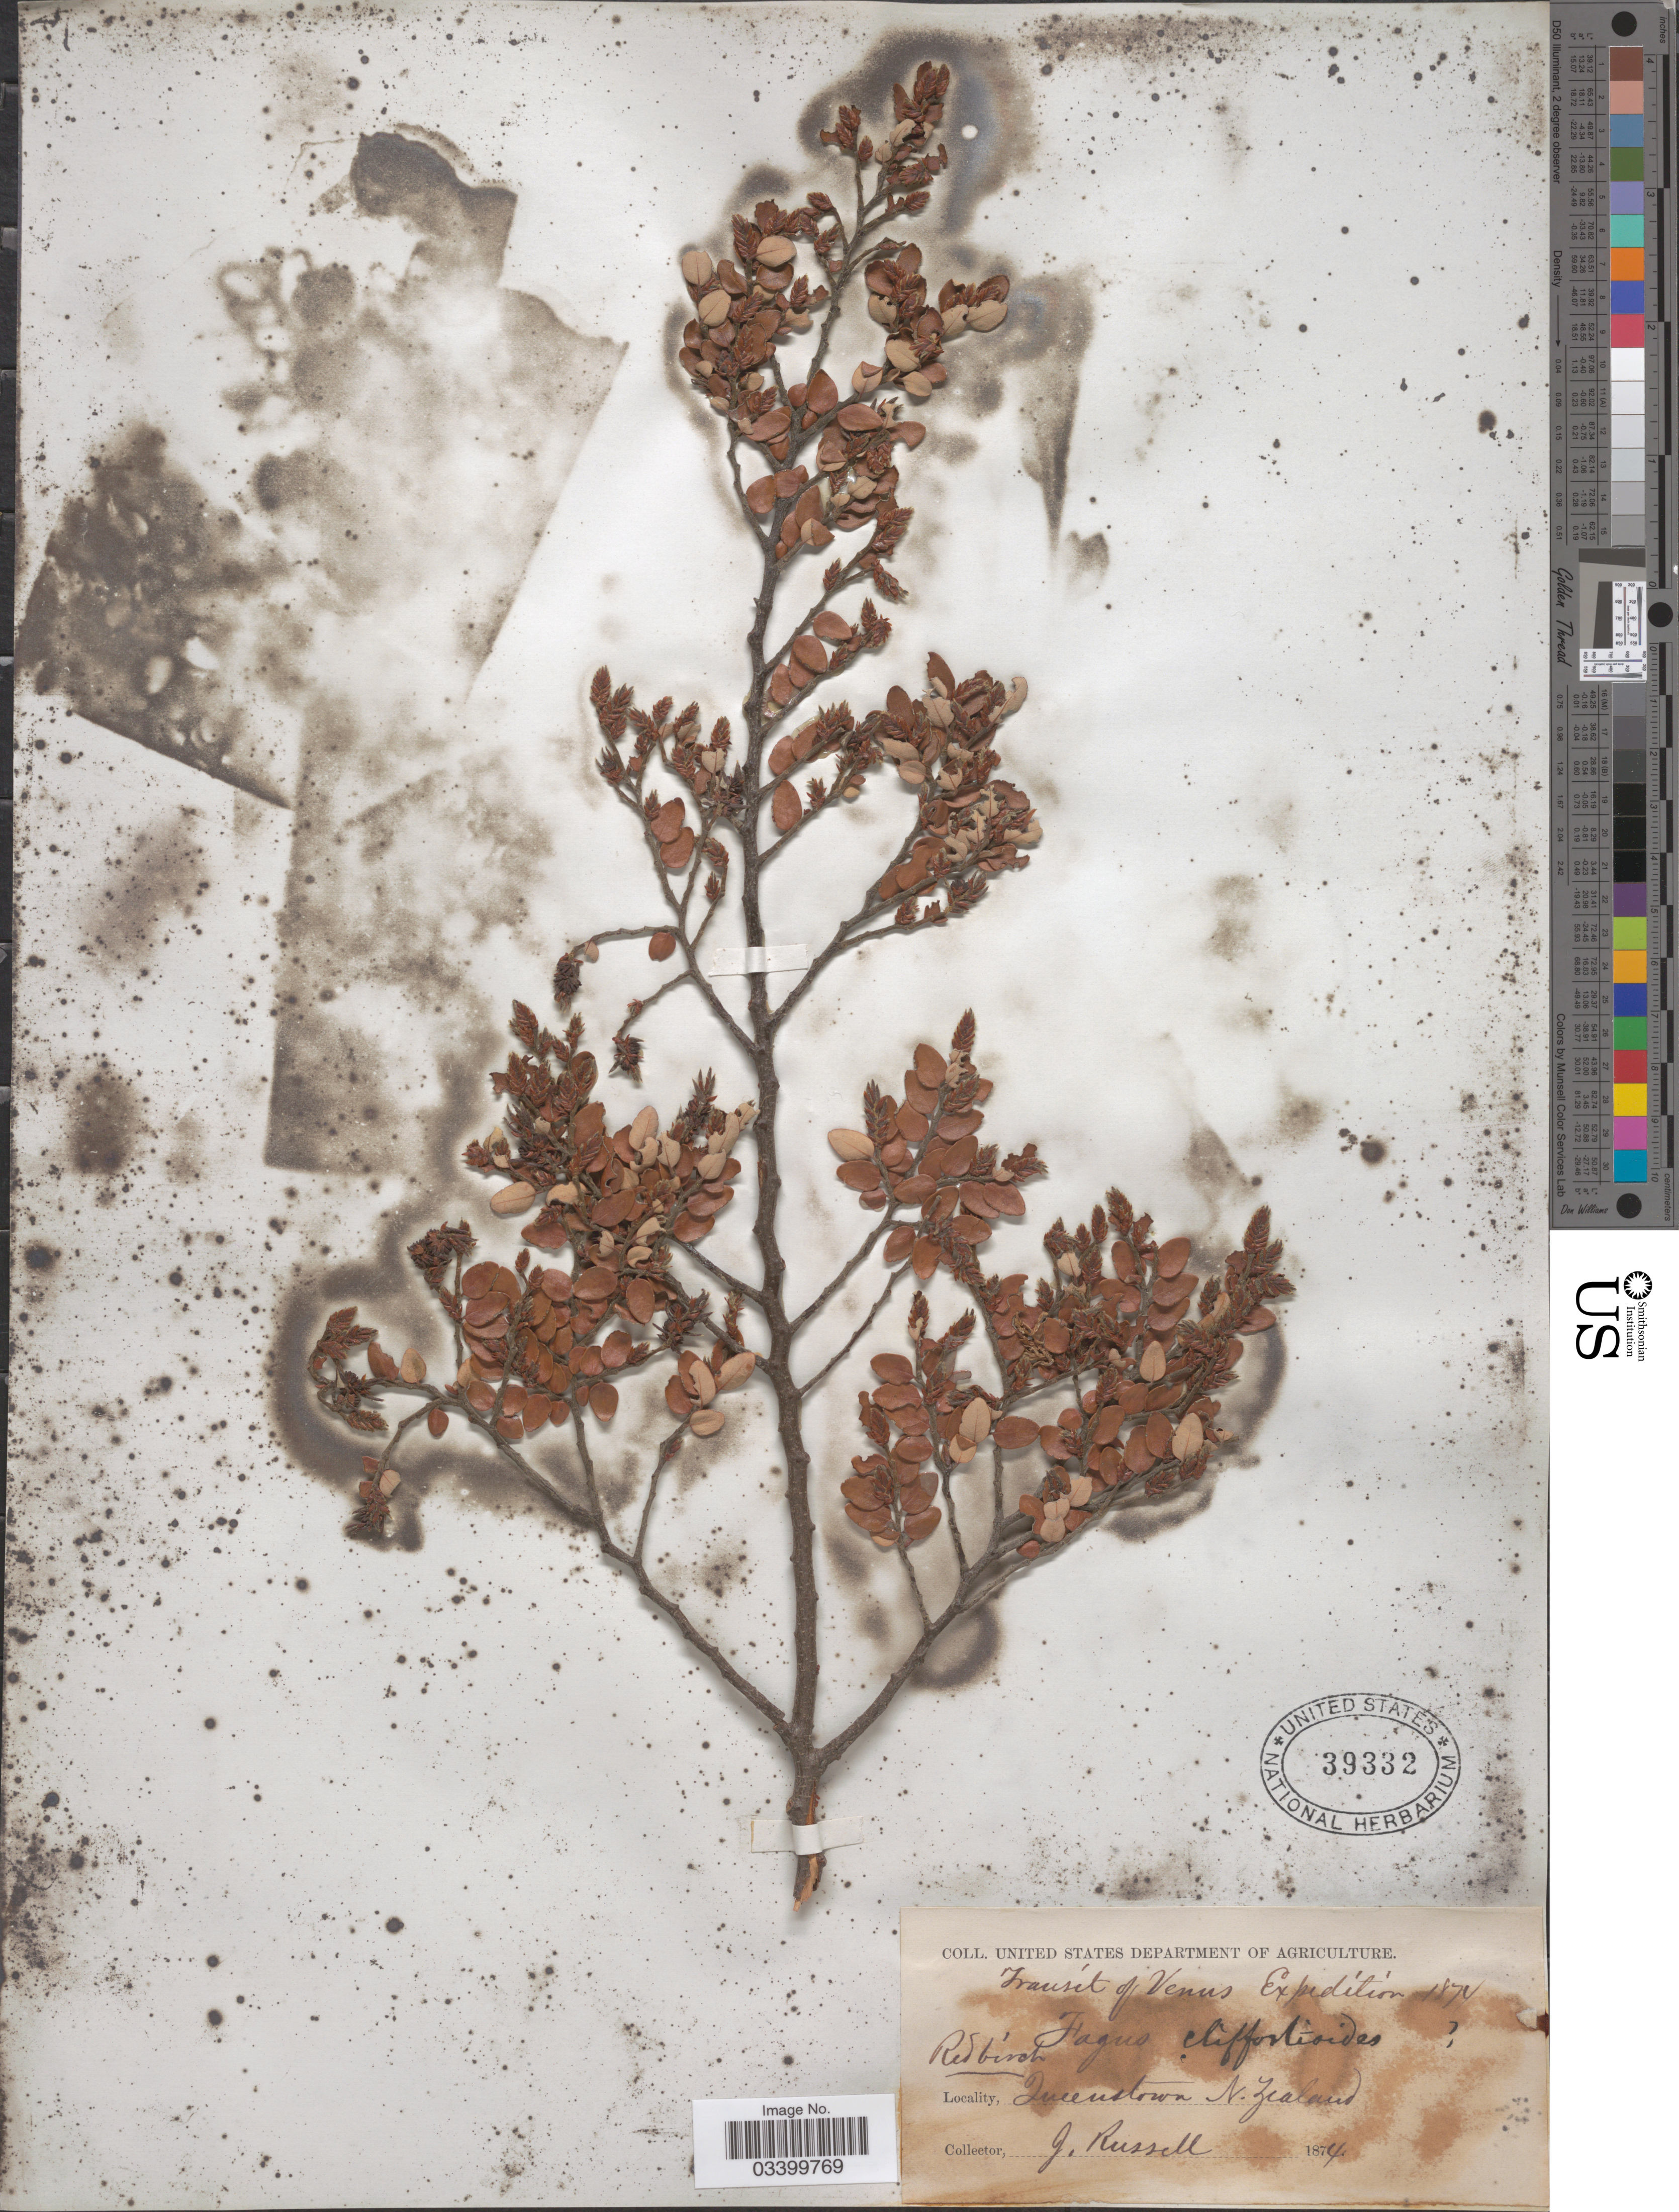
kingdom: Plantae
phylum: Tracheophyta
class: Magnoliopsida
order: Fagales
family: Nothofagaceae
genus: Nothofagus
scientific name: Nothofagus cliffortioides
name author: (Hook. f.) Oerst.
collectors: J. Russell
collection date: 1874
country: New Zealand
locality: Queenstown.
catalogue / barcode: US 39332